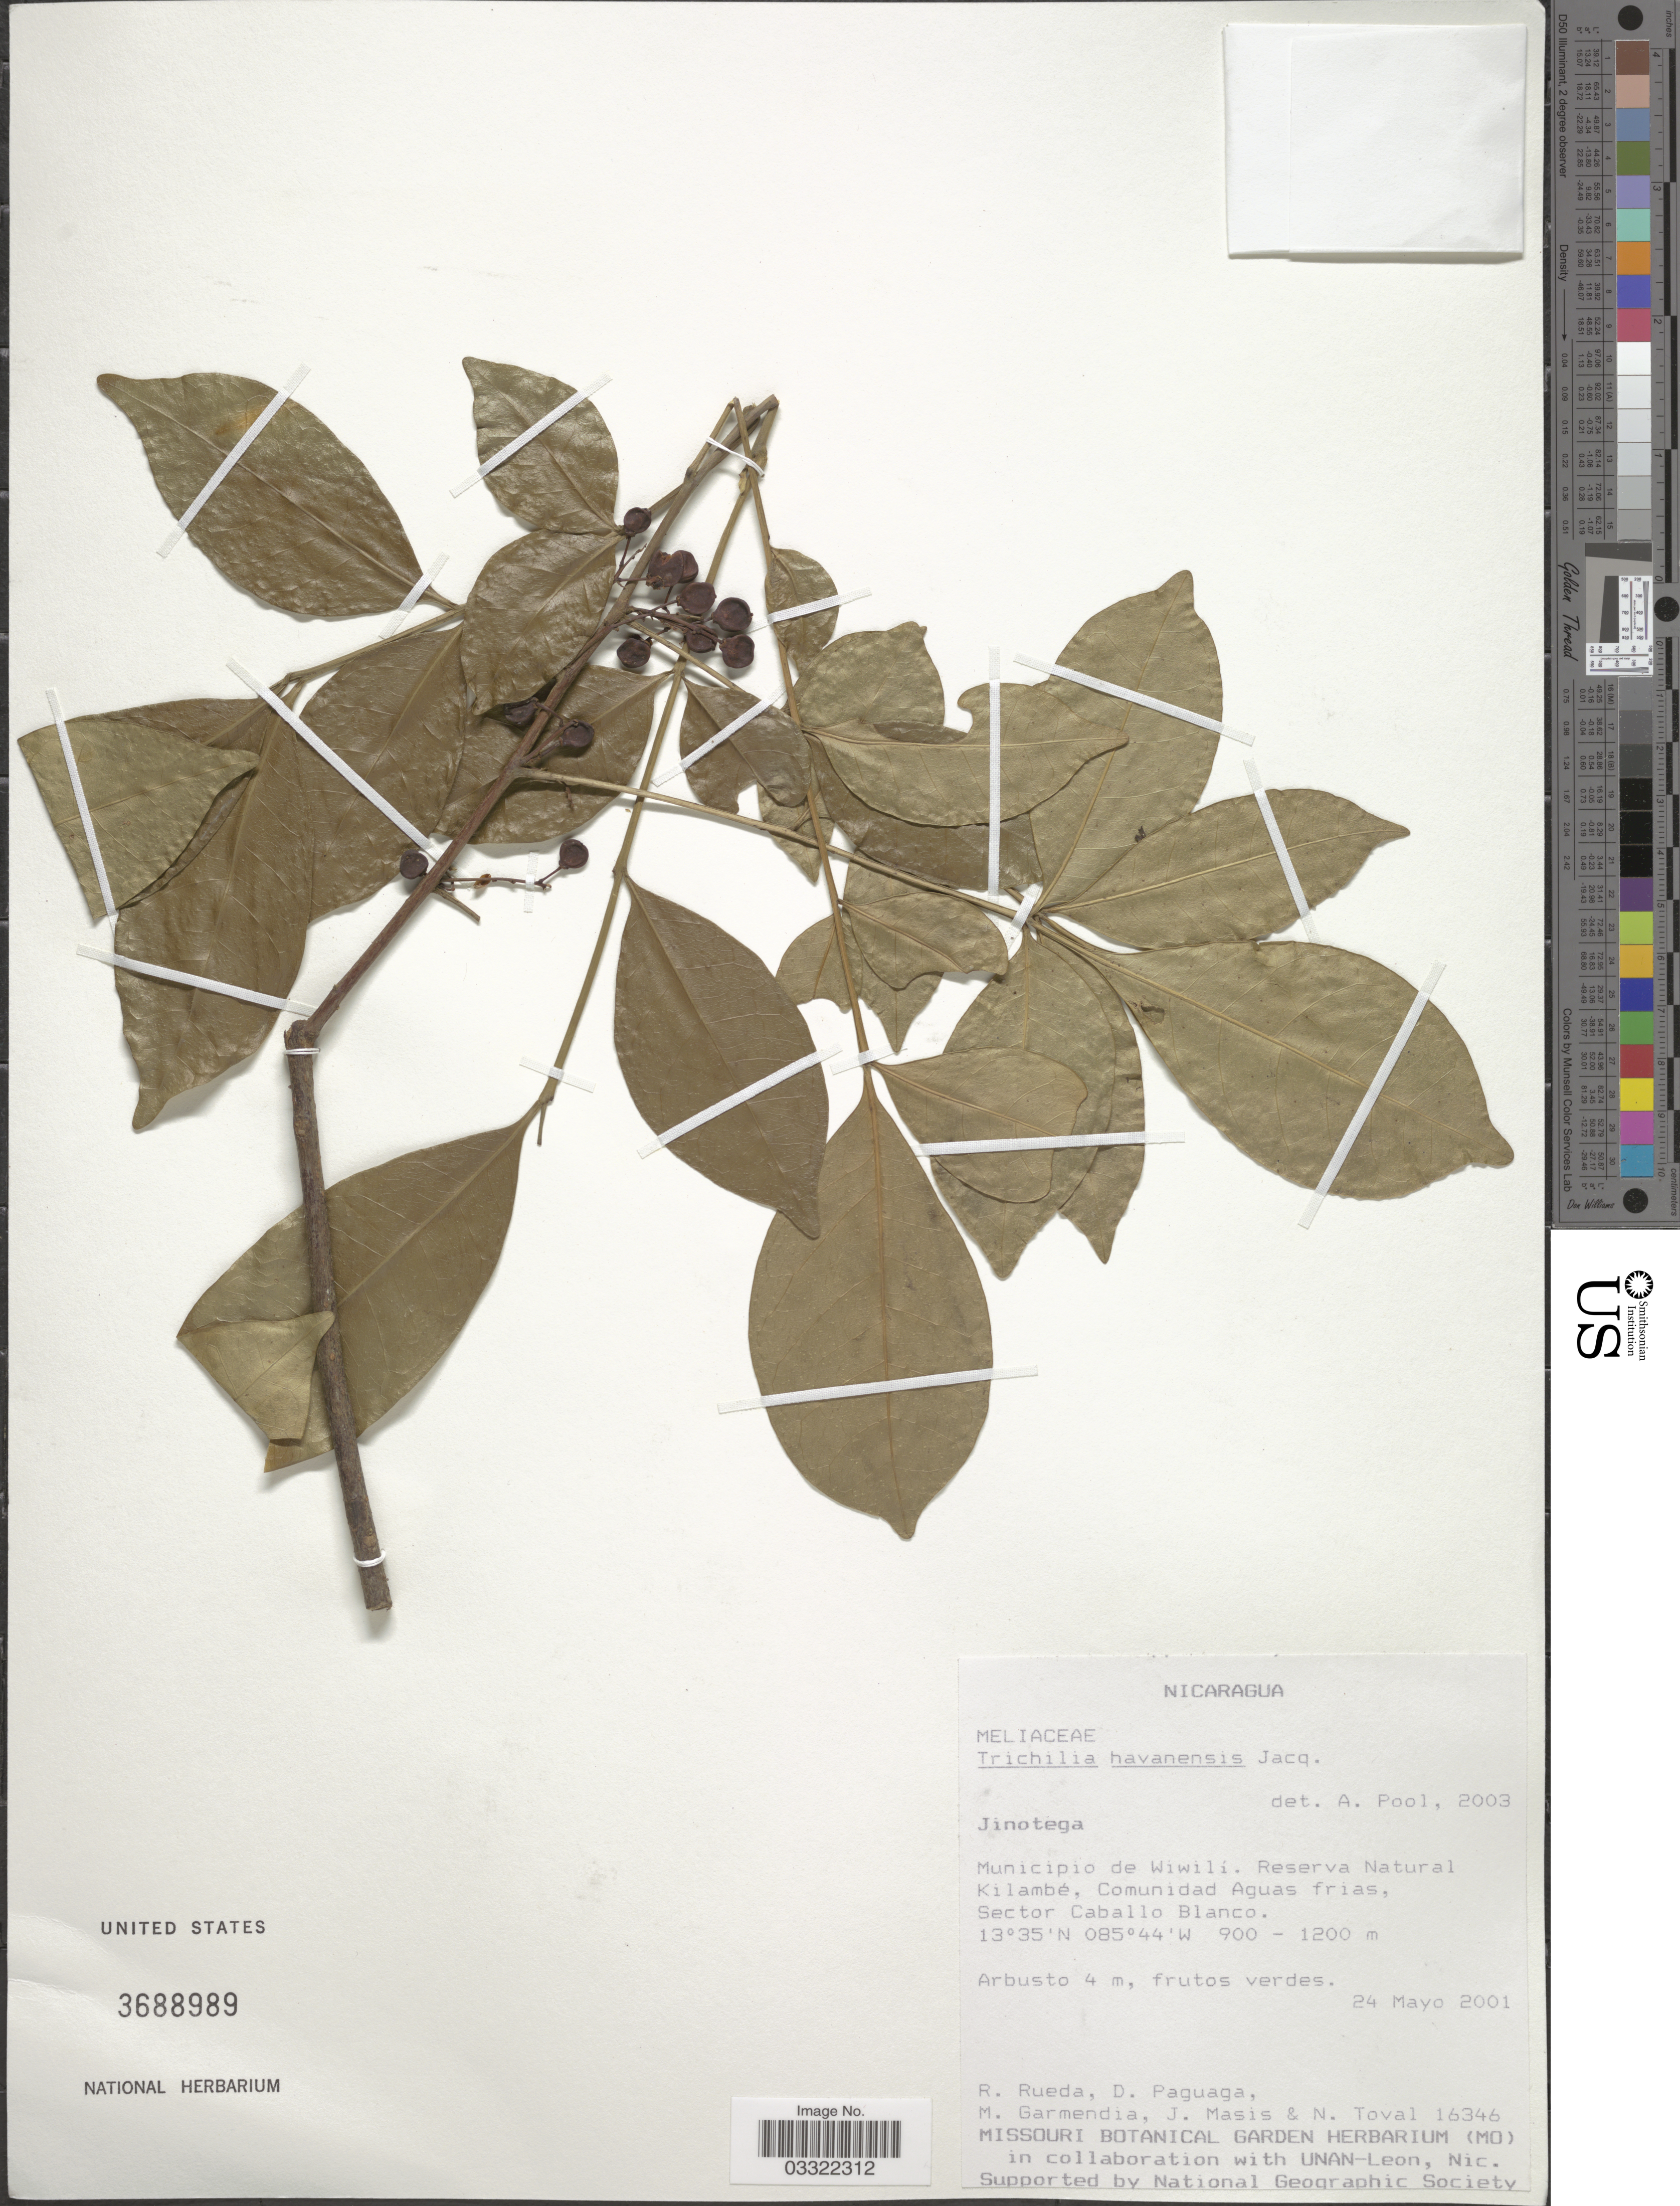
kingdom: Plantae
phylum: Tracheophyta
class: Magnoliopsida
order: Sapindales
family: Meliaceae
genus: Trichilia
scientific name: Trichilia havanensis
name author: Jacq.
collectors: R. Rueda, D. Paguaga, M. Garmendia, J. Masis & N. Toval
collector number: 16346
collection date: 2001-05-24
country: Nicaragua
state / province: Jinotega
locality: Municipio de Wiwilí. Reserva Natural Kilambé, Comunidad Aguas frias, Sector Cabello Blanco.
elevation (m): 900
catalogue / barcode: US 3688989